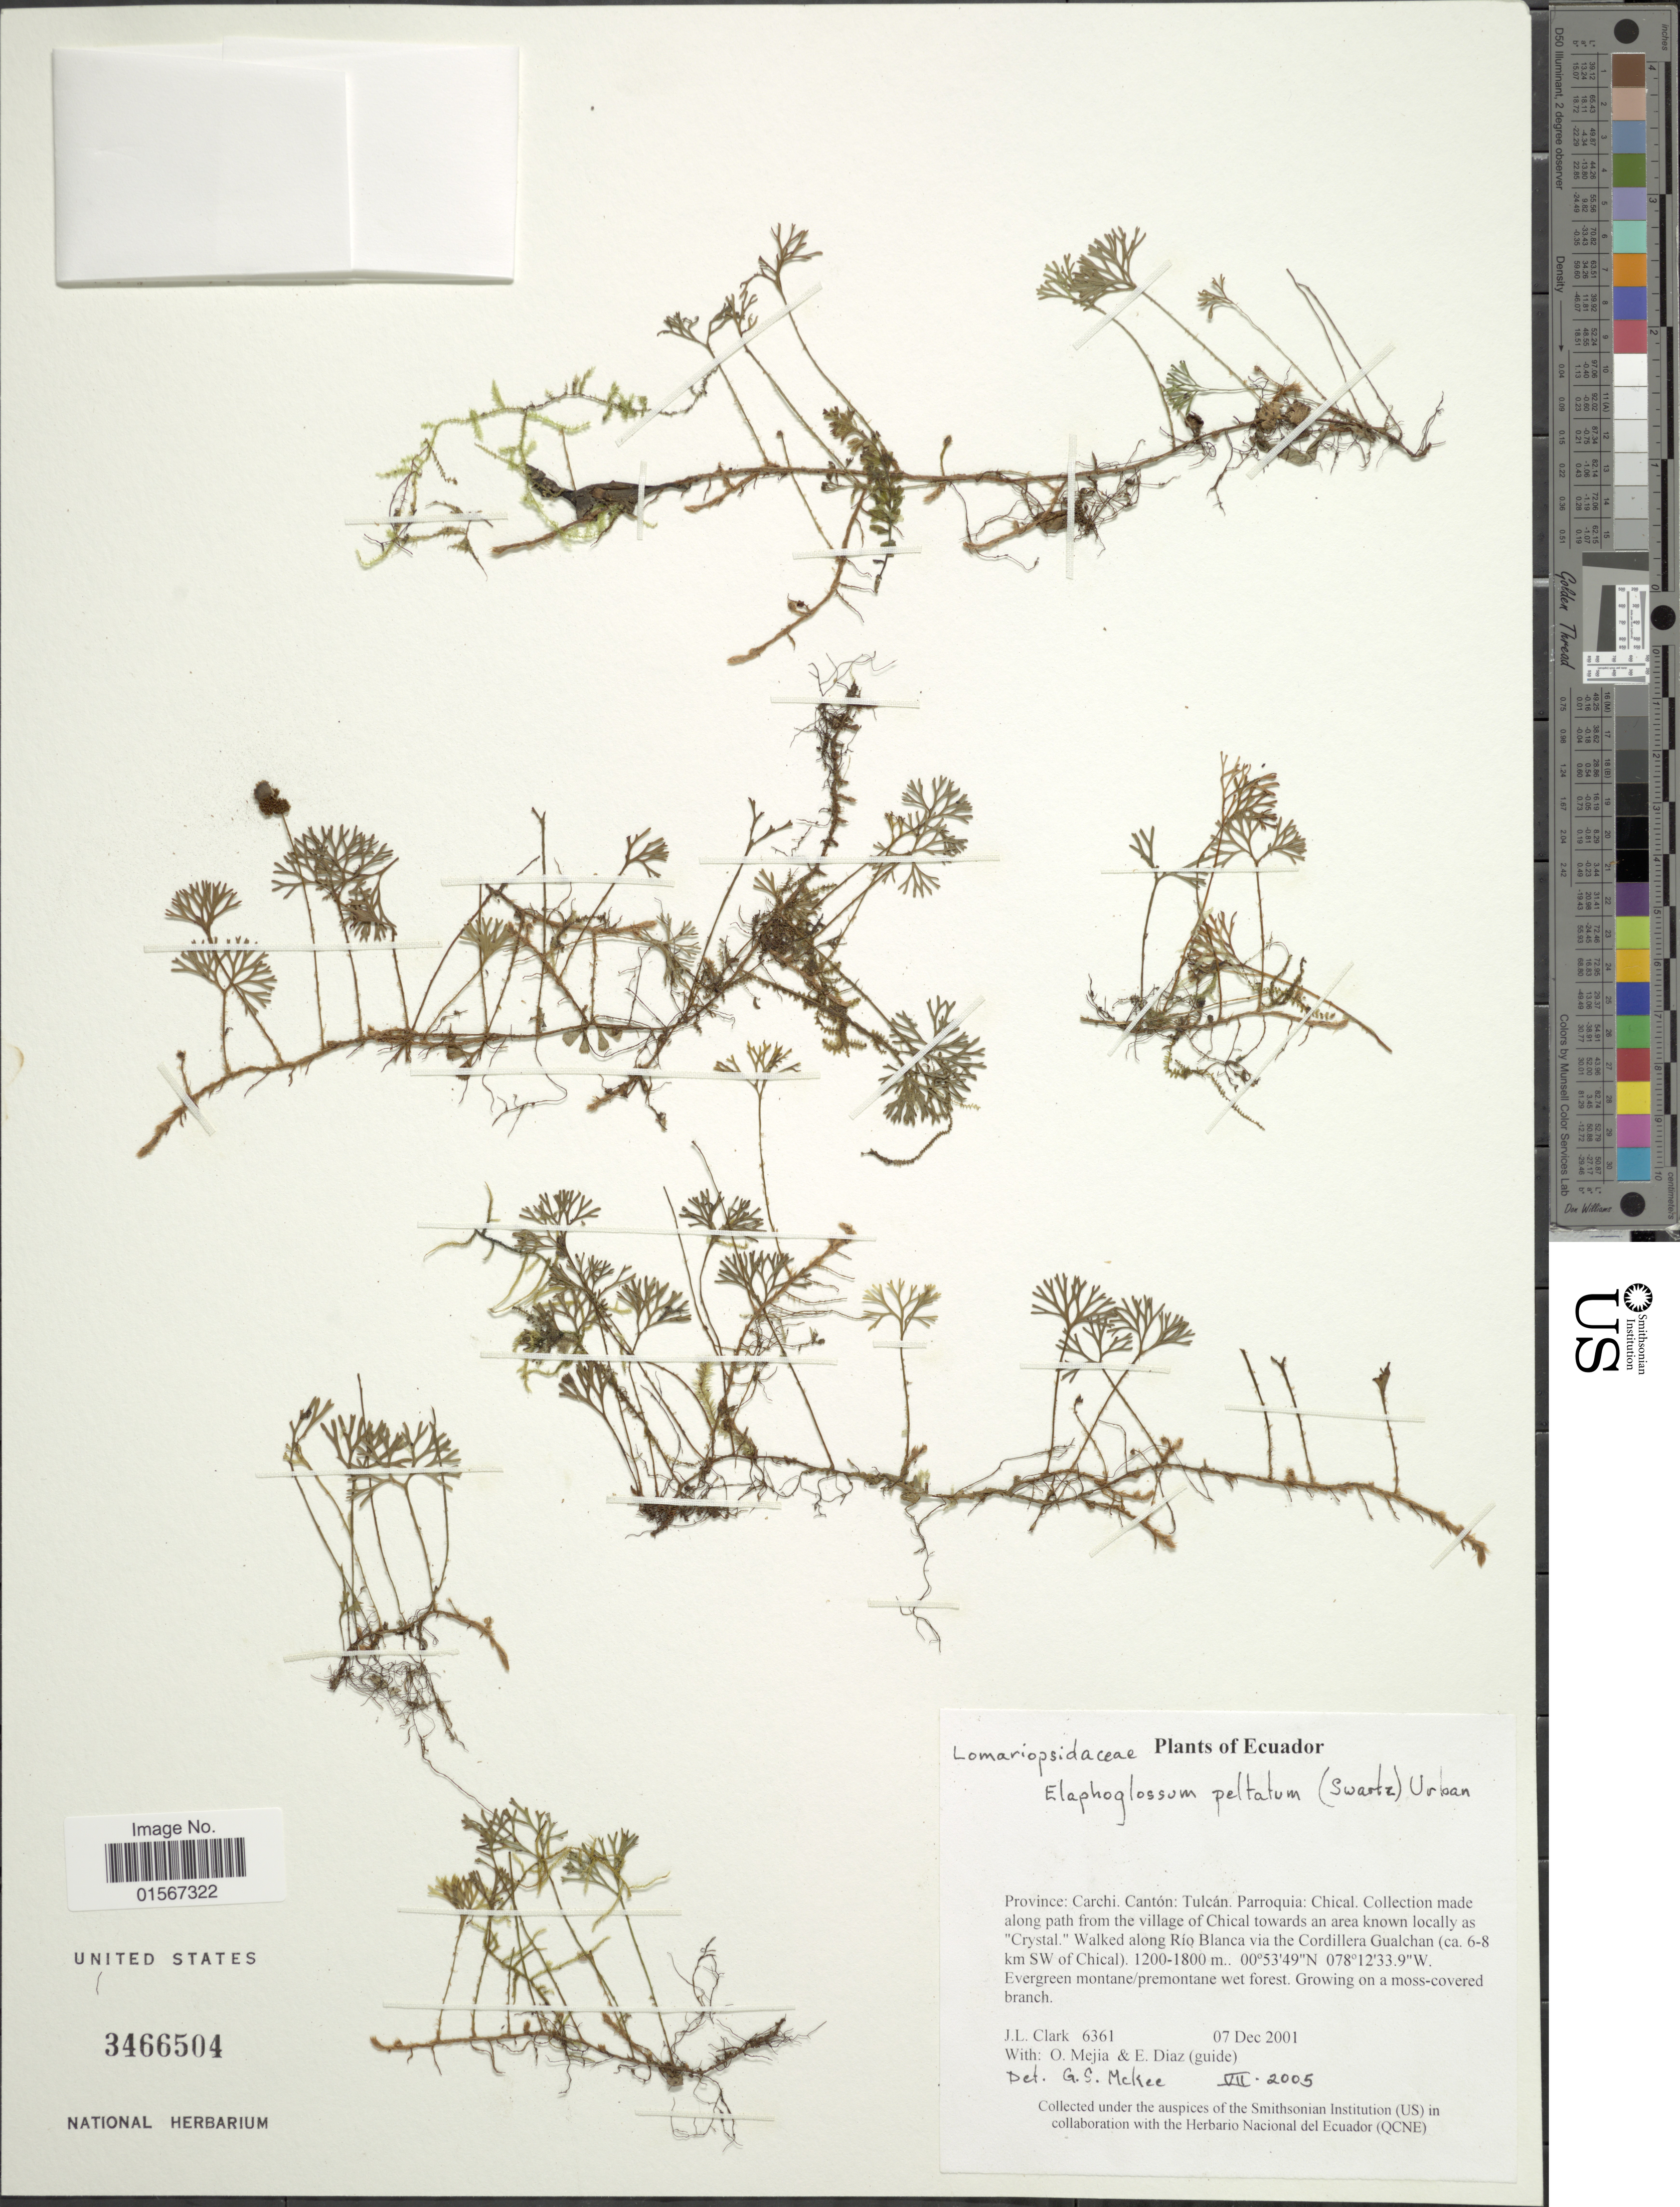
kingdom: Plantae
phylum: Tracheophyta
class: Polypodiopsida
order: Polypodiales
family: Dryopteridaceae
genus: Elaphoglossum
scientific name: Elaphoglossum peltatum f. foeniculaceum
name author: (Hook. & Grev.) Mickel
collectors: J. L. Clark, O. Mejia & E. Diaz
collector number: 6361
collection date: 2001-12-07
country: Ecuador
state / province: Carchi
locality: Ecuador, Province: Carchi. Cantón: Tulcán.Parroquia: Chical. Collections made along path from village of Chical towards an area known locally as "Creystal" Walked along Río Blanca via the Cordillera Gualchan (ca. 6-8 km SW of Chical).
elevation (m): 1200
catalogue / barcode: US 3466504